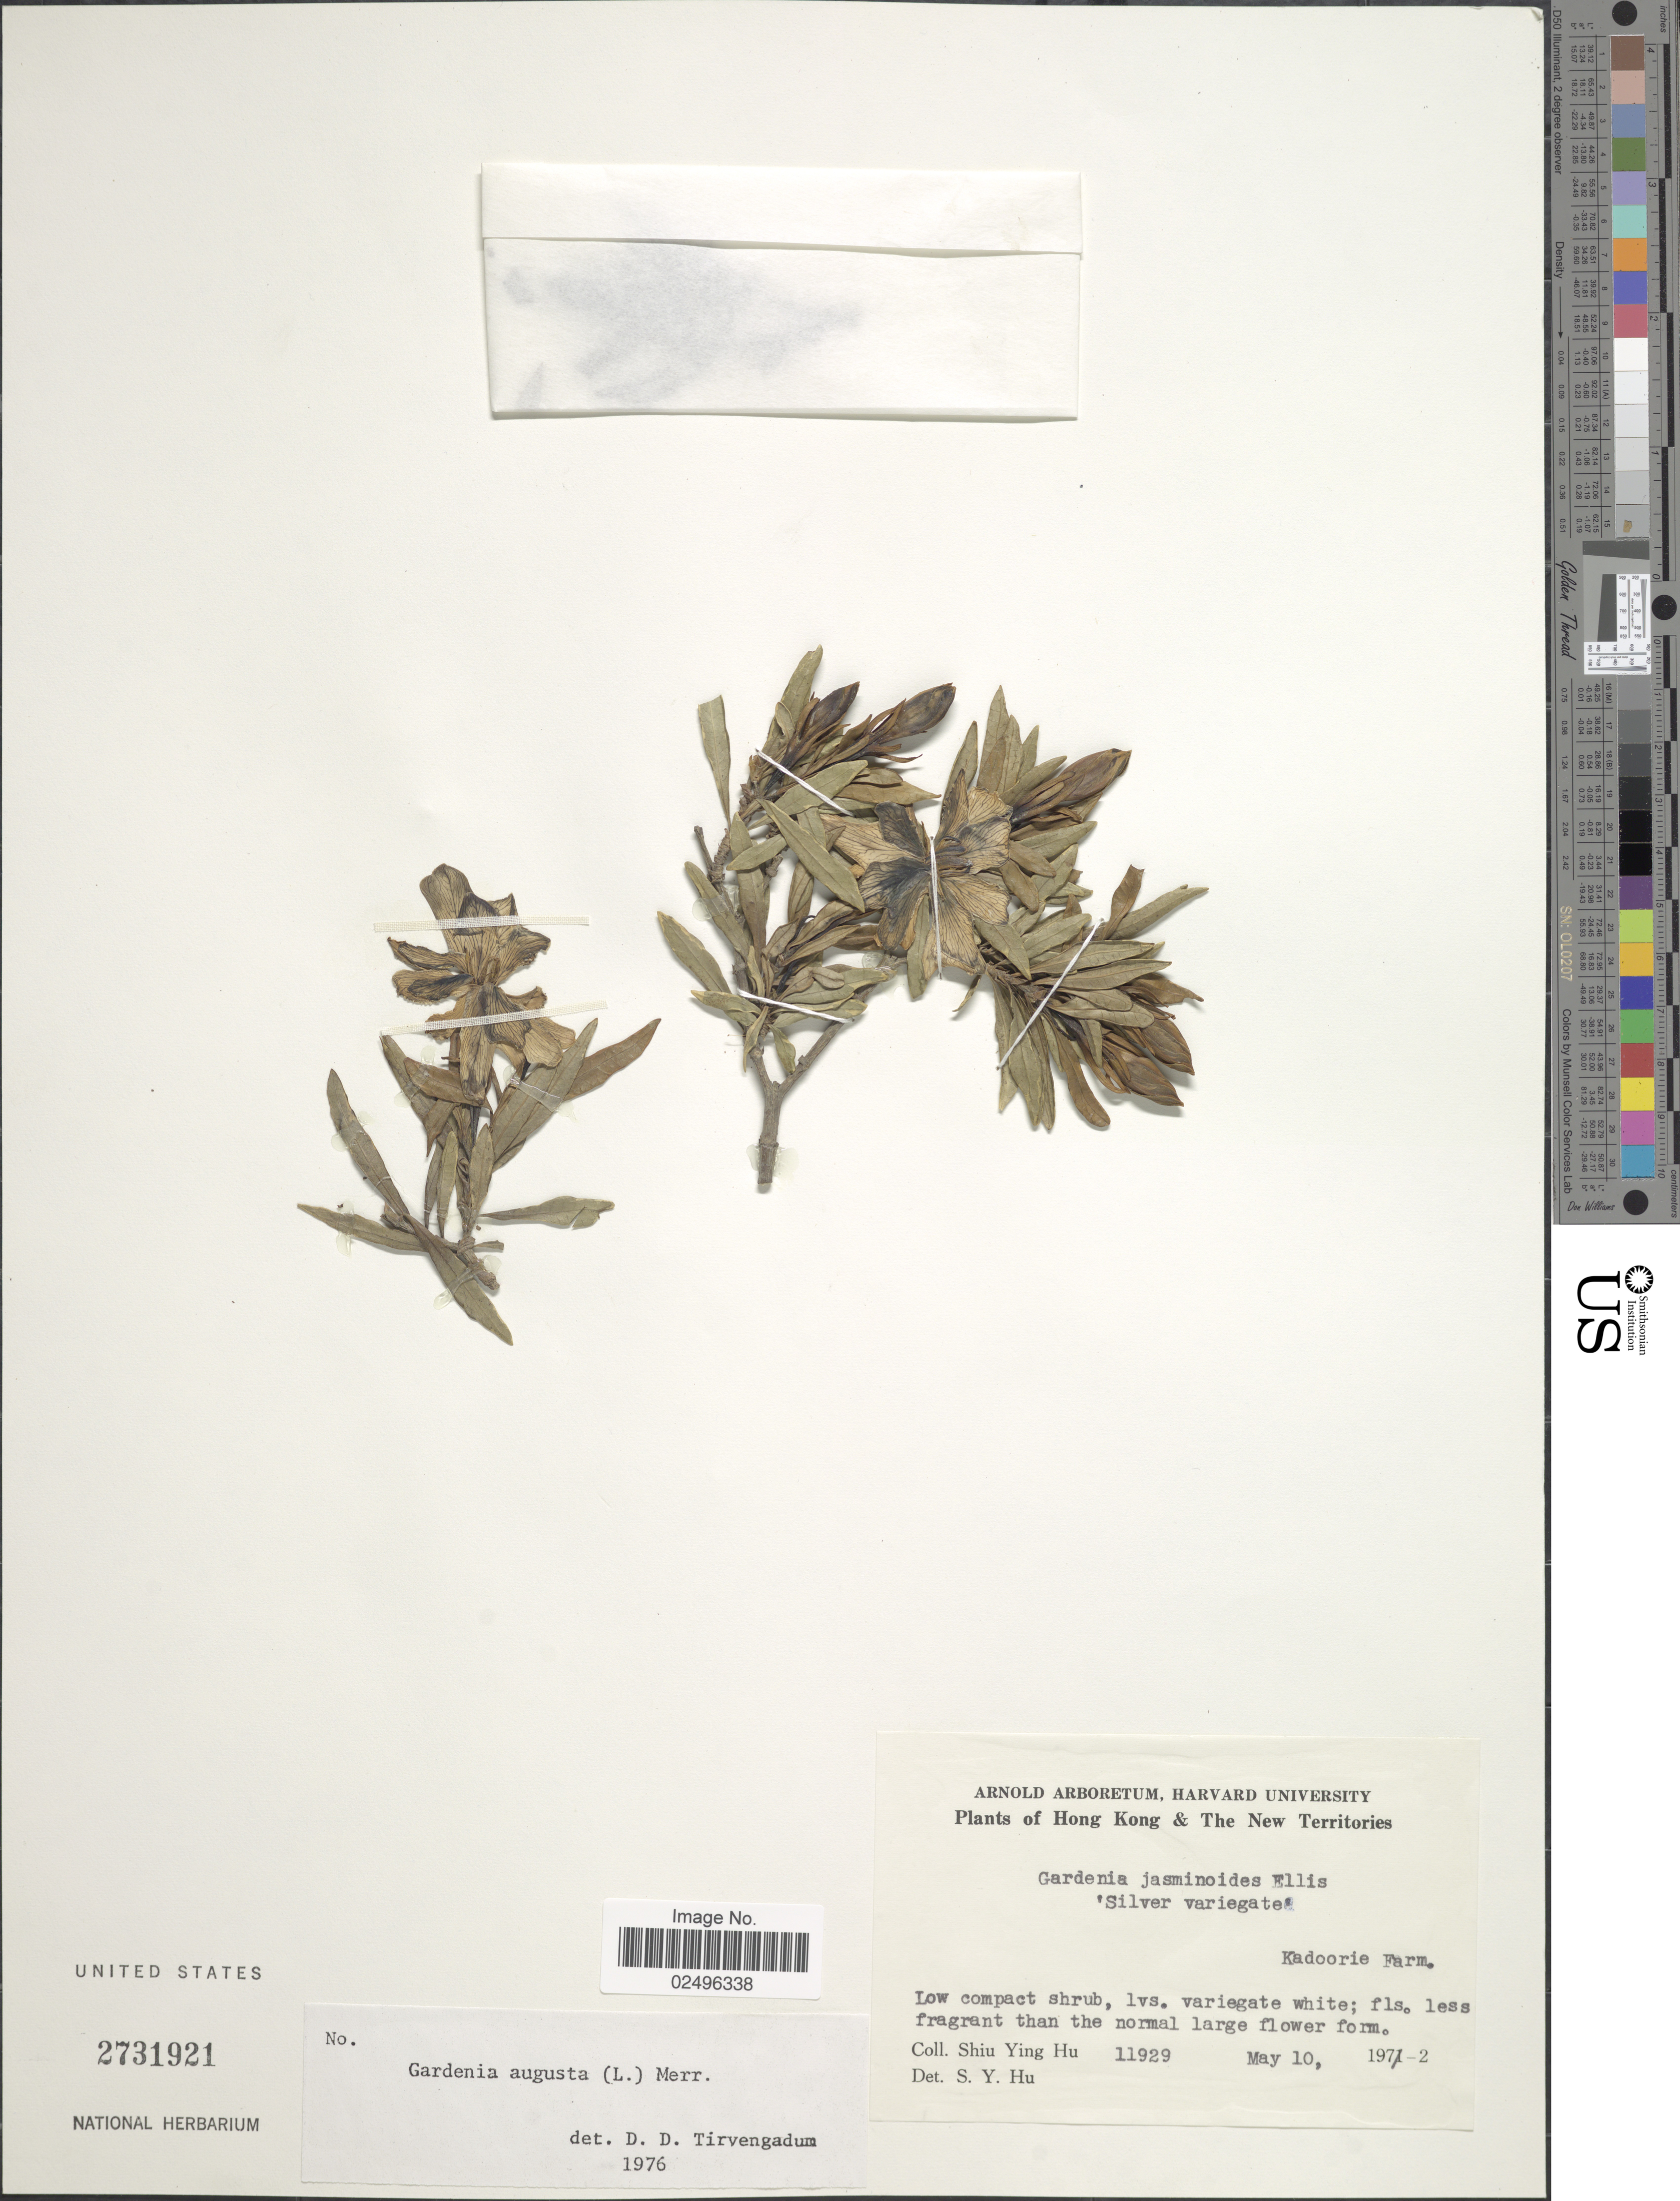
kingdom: Plantae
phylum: Tracheophyta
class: Magnoliopsida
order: Gentianales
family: Rubiaceae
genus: Gardenia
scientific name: Gardenia augusta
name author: (L.) Merr.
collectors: S. Y. Hu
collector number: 11929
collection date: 1972-05-10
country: China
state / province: Hong Kong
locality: The New Territories. Kadoorie Farm.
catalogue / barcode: US 2731921